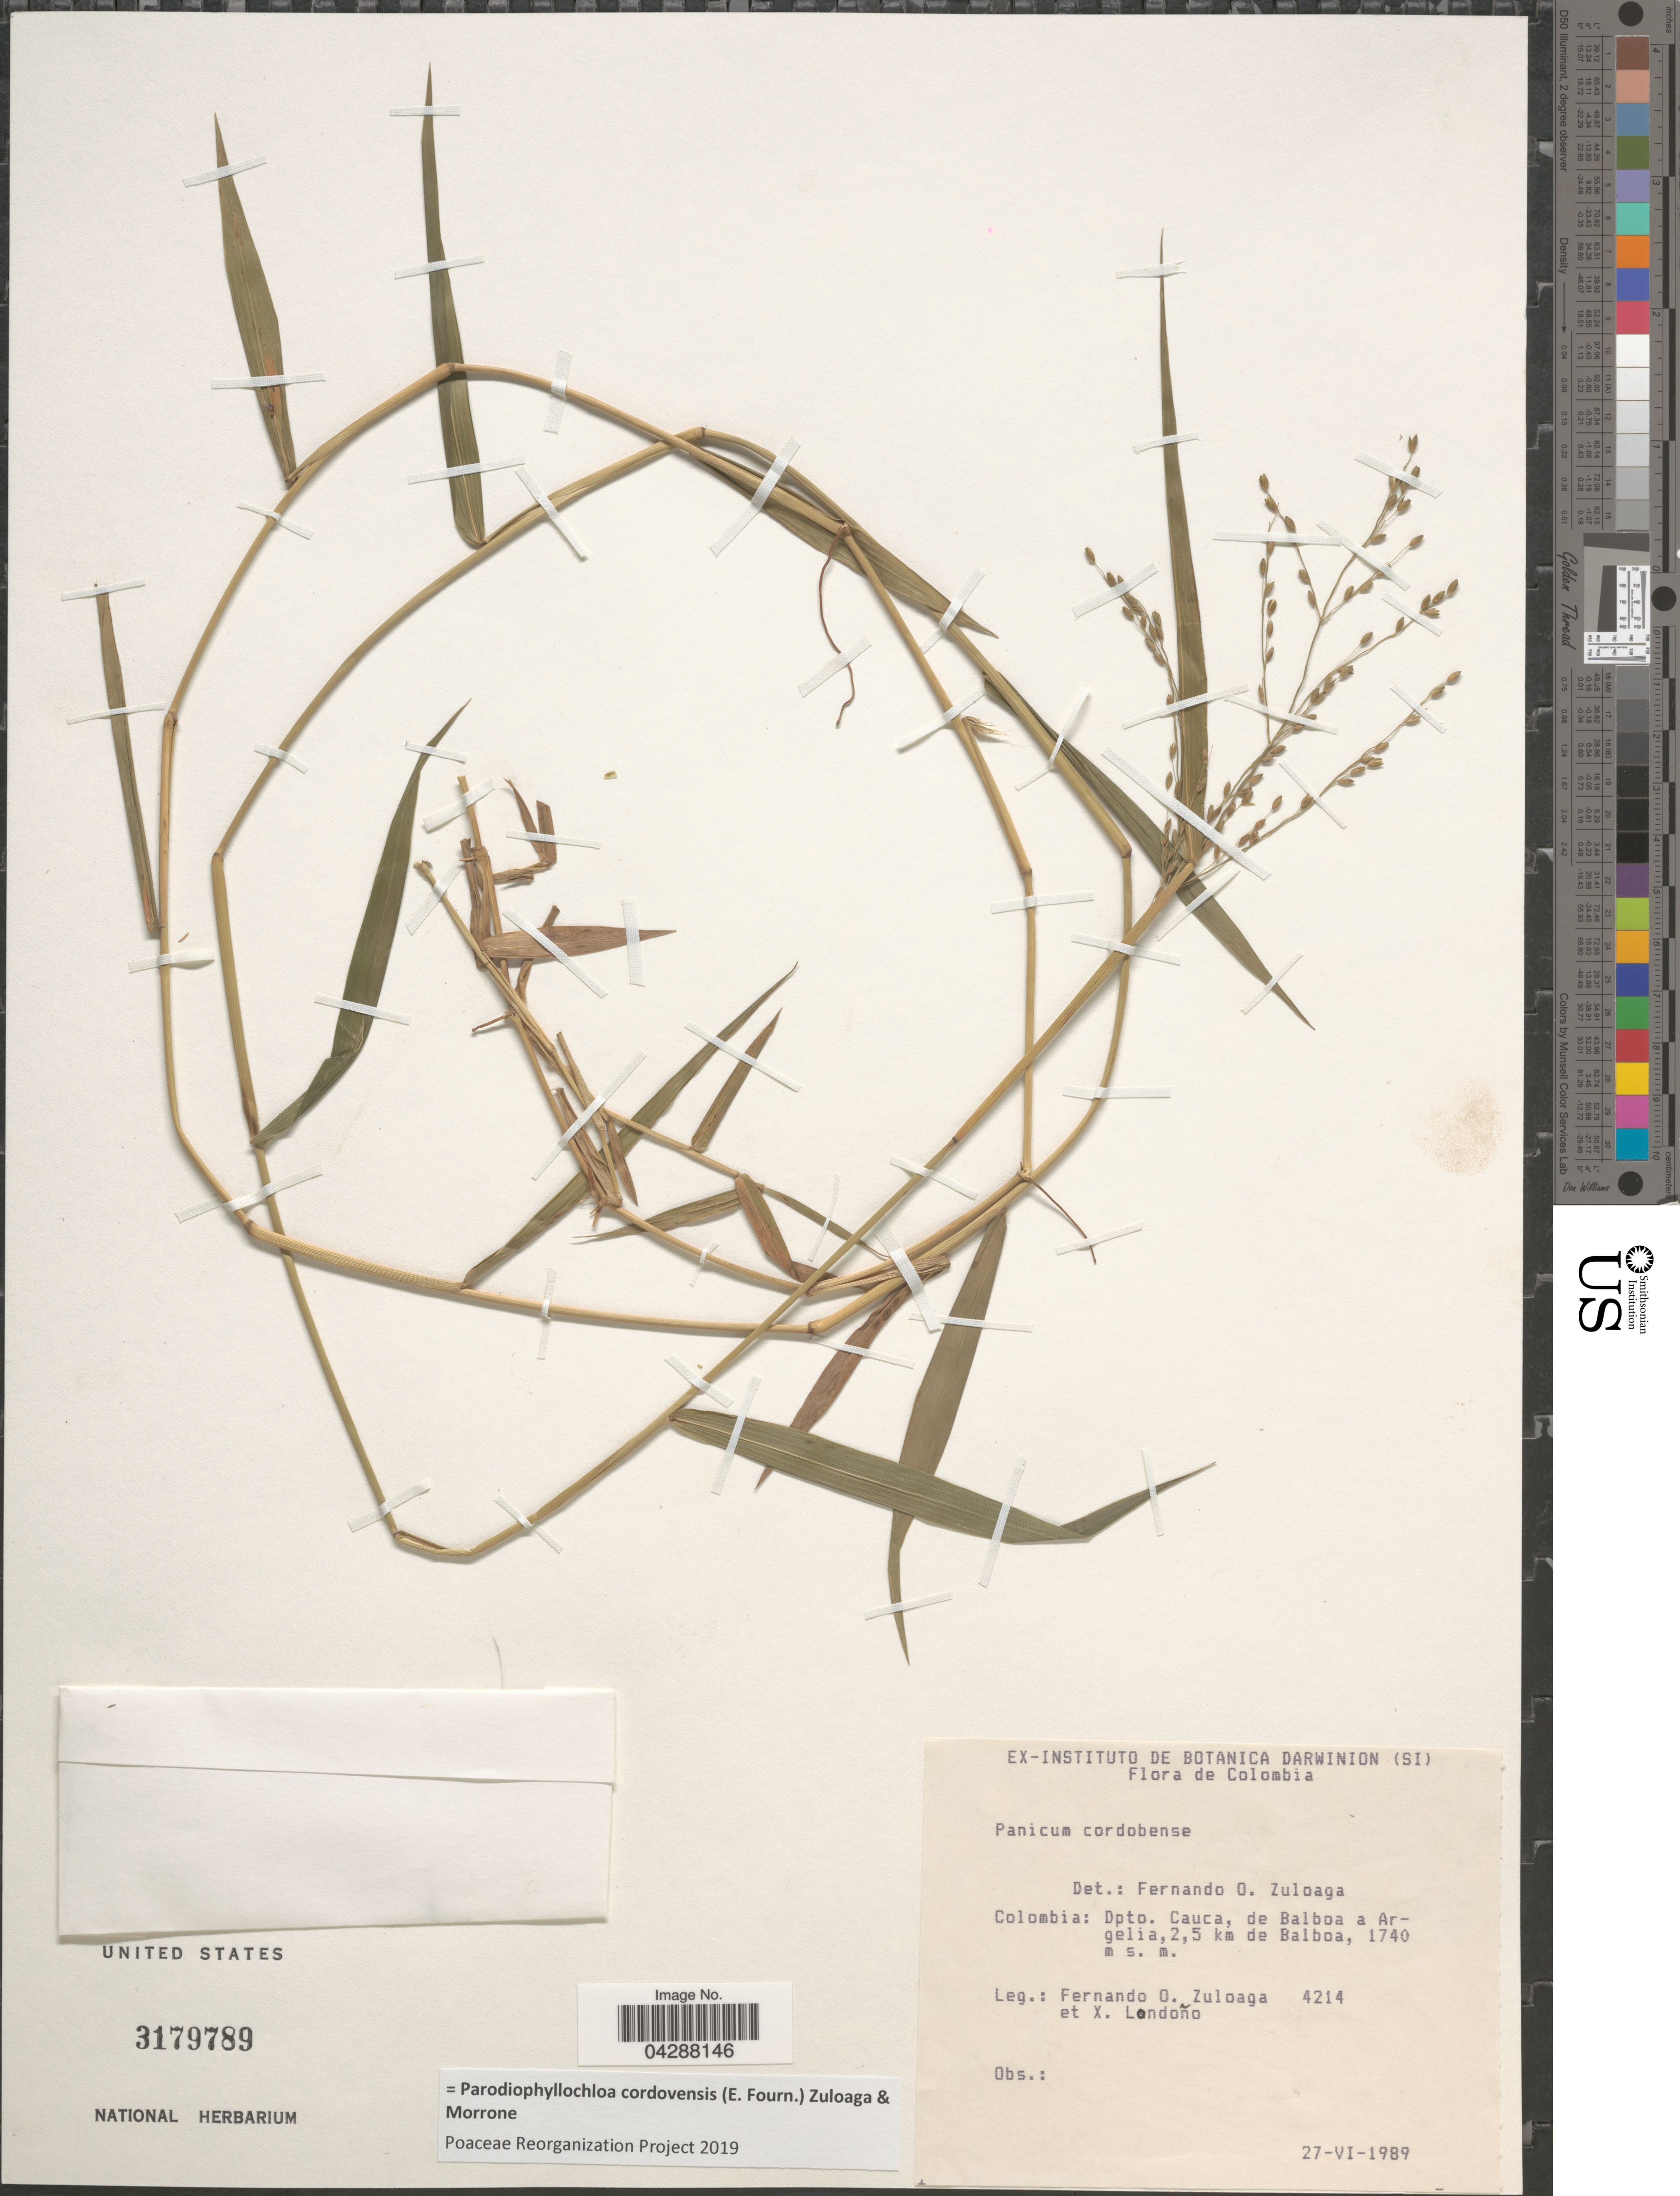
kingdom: Plantae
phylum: Tracheophyta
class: Liliopsida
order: Poales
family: Poaceae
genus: Parodiophyllochloa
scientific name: Parodiophyllochloa cordovensis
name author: (E. Fourn.) Zuloaga & Morrone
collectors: F. O. Zuloaga & X. Londoño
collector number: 4214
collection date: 1989-06-27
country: Colombia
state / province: Cauca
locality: Dpto. Cuca, de Balboa a Argelia, 2,5 km de Balboa.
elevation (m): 1740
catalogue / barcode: US 3179789